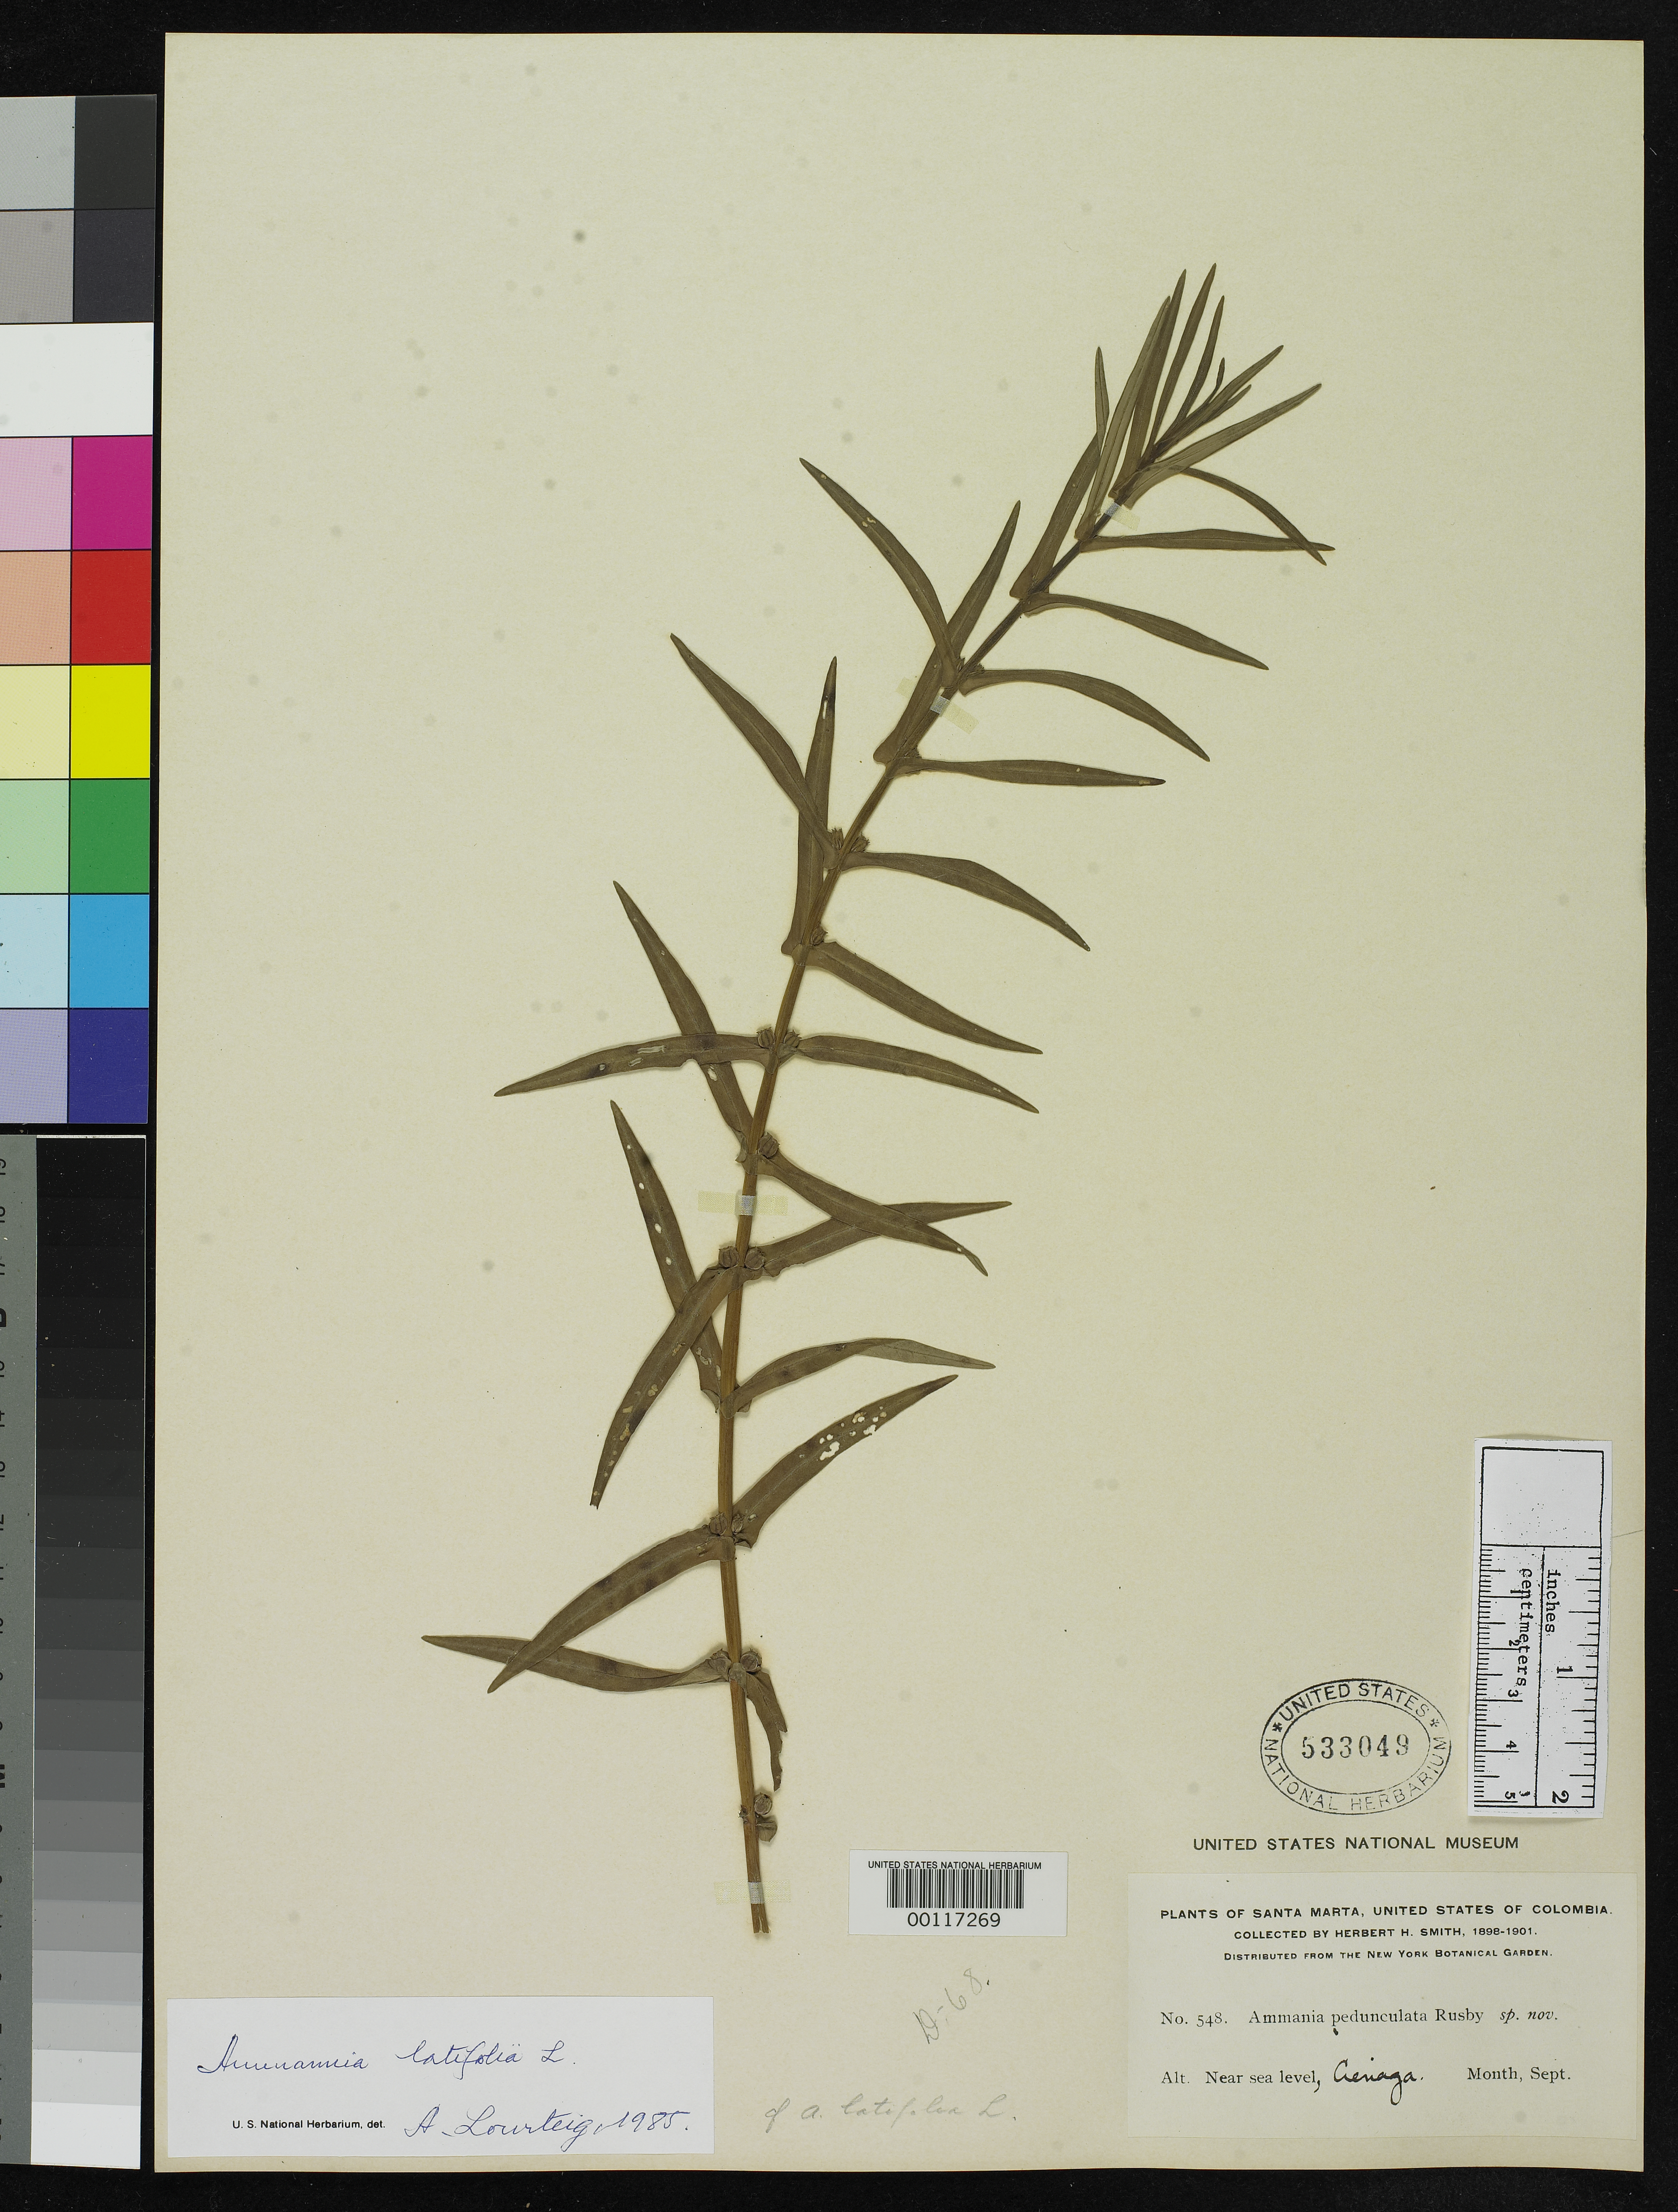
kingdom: Plantae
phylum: Tracheophyta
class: Magnoliopsida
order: Myrtales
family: Lythraceae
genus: Ammannia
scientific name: Ammannia pedunculata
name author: Rusby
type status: Type Fragment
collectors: Herbert H. Smith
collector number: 548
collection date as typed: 10 Sep 1898 to 10 Sep 1901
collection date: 1898-09-10/1901-09-10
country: Colombia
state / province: Magdalena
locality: Cienaga.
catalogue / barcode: US 533049